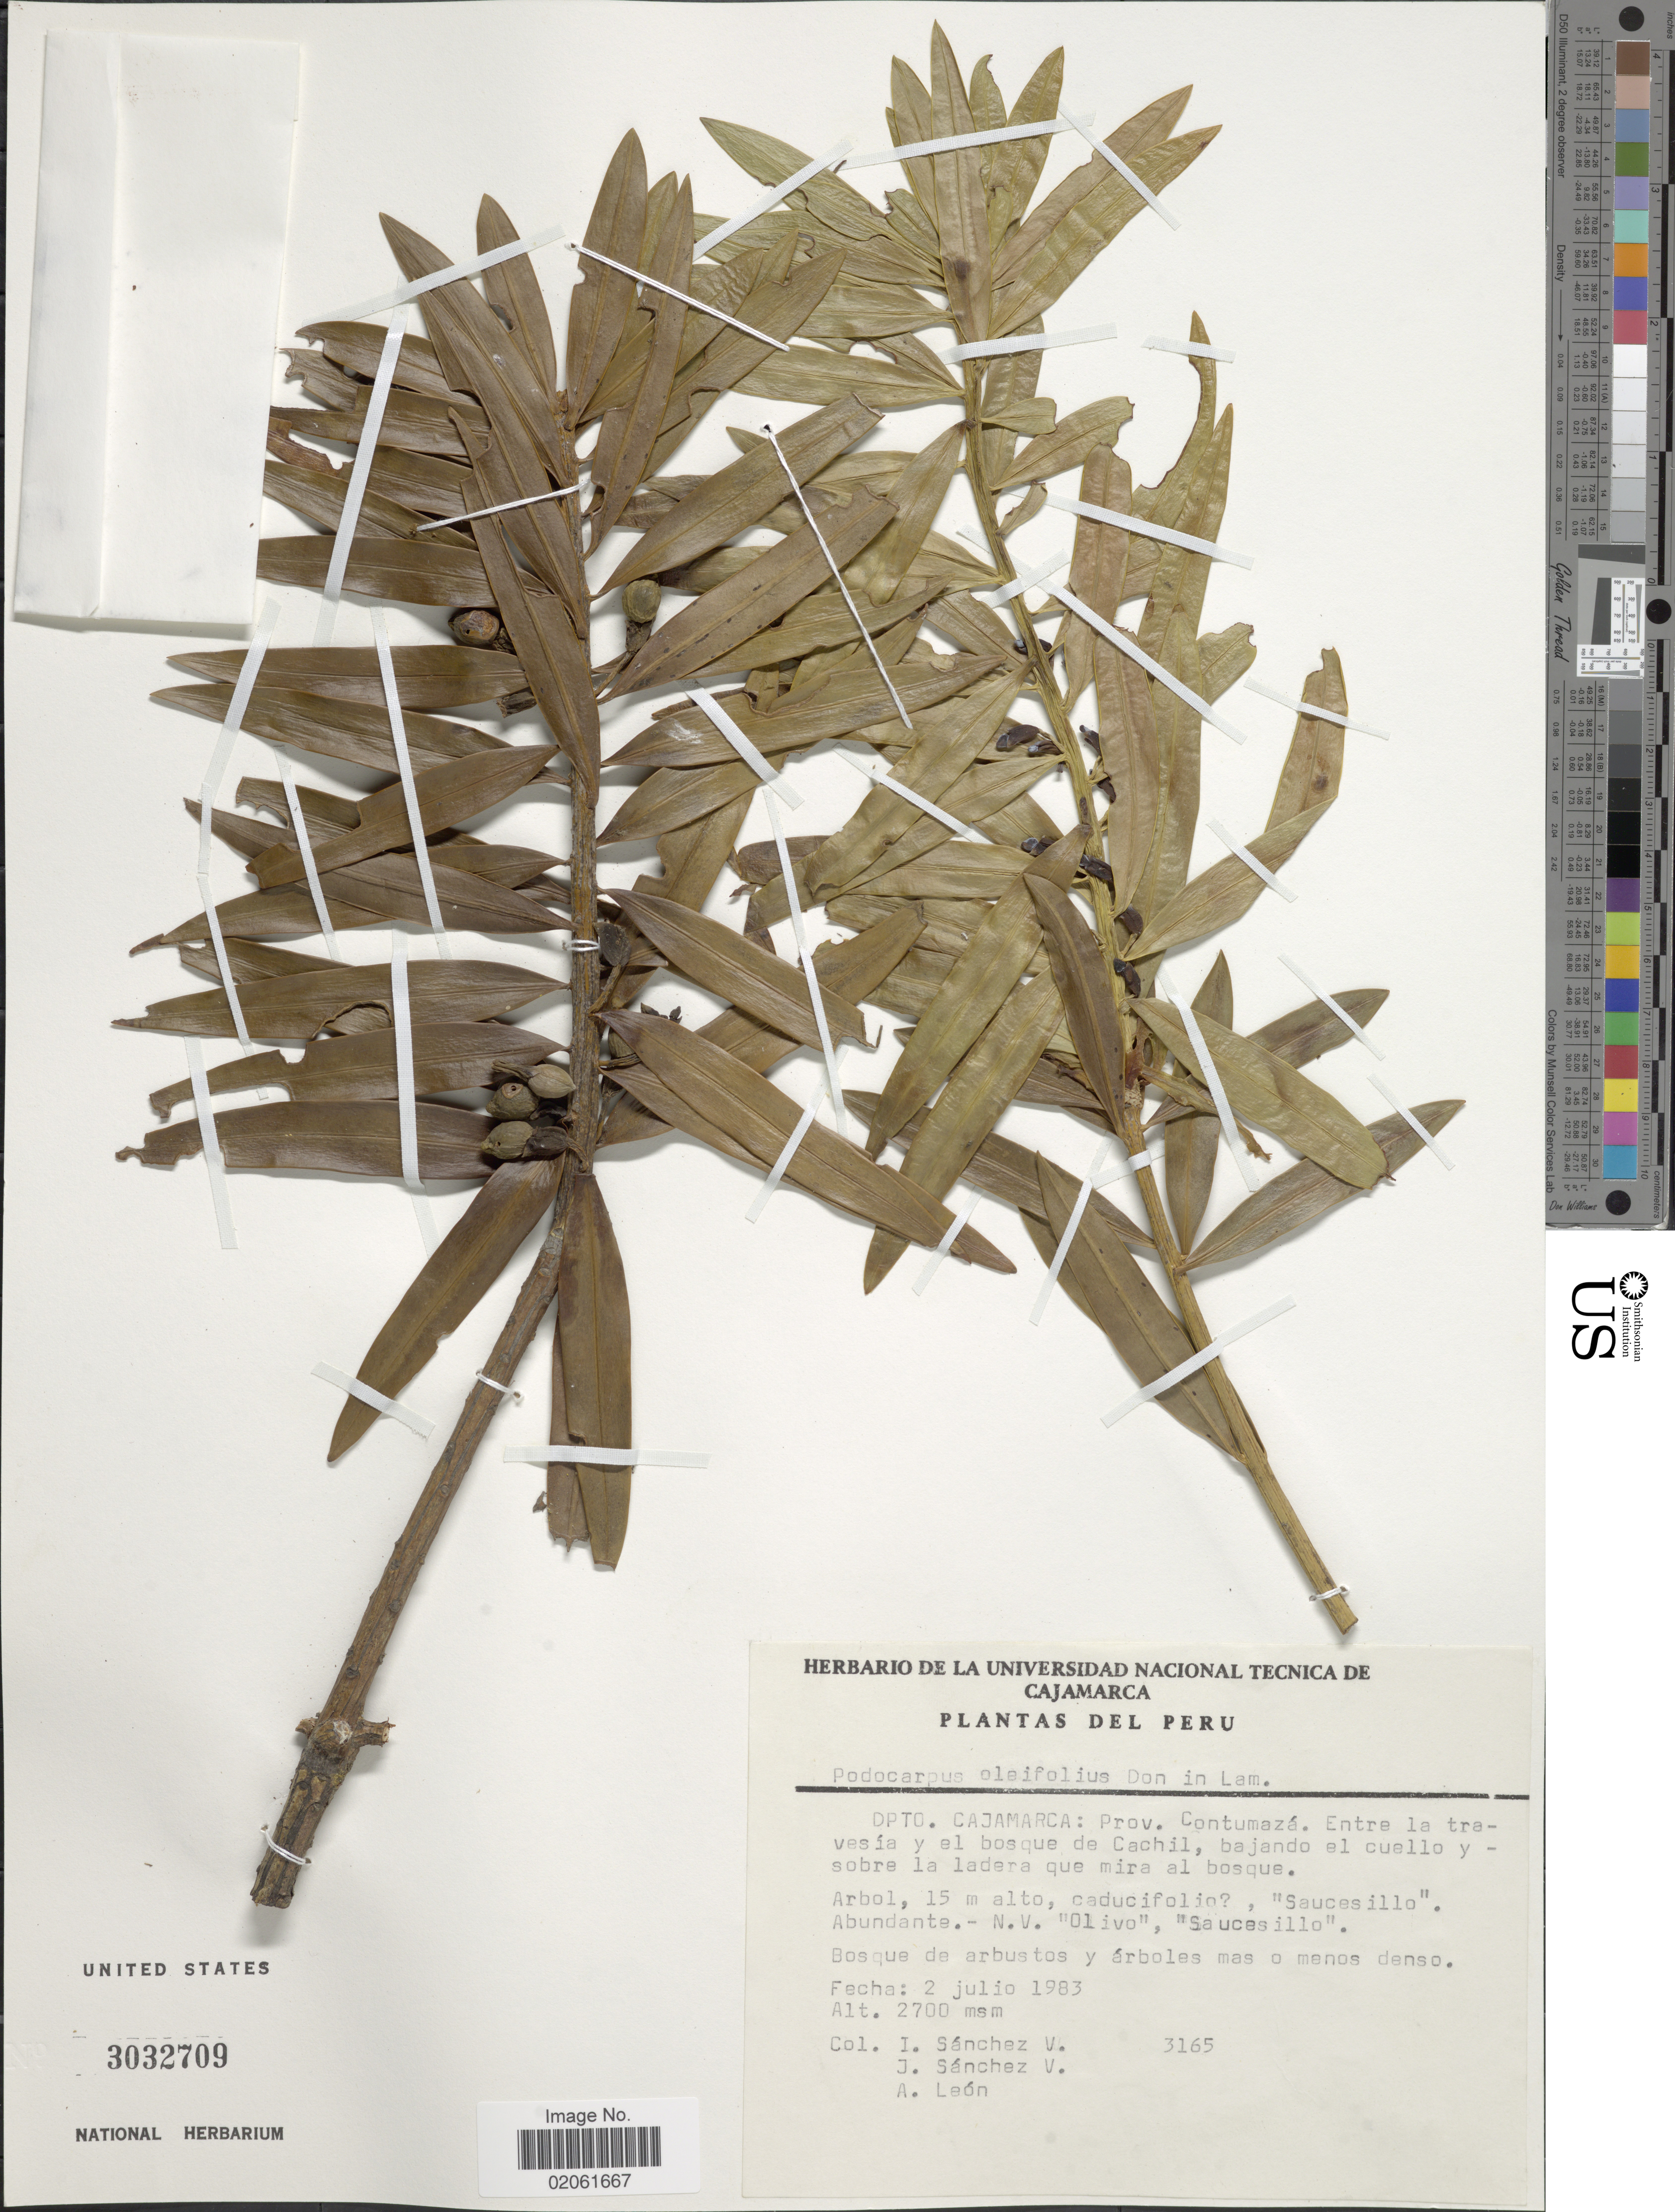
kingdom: Plantae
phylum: Tracheophyta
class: Pinopsida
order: Pinales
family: Podocarpaceae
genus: Podocarpus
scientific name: Podocarpus oleifolius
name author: D. Don ex Lamb.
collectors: I. Sánchez Vega, J. Sanchez V. & A. Leon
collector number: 3165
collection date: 1983-07-02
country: Peru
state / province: Cajamarca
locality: Prov. Contumaza. Entre la travesia y el bosque de Cachil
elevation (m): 2700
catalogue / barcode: US 3032709